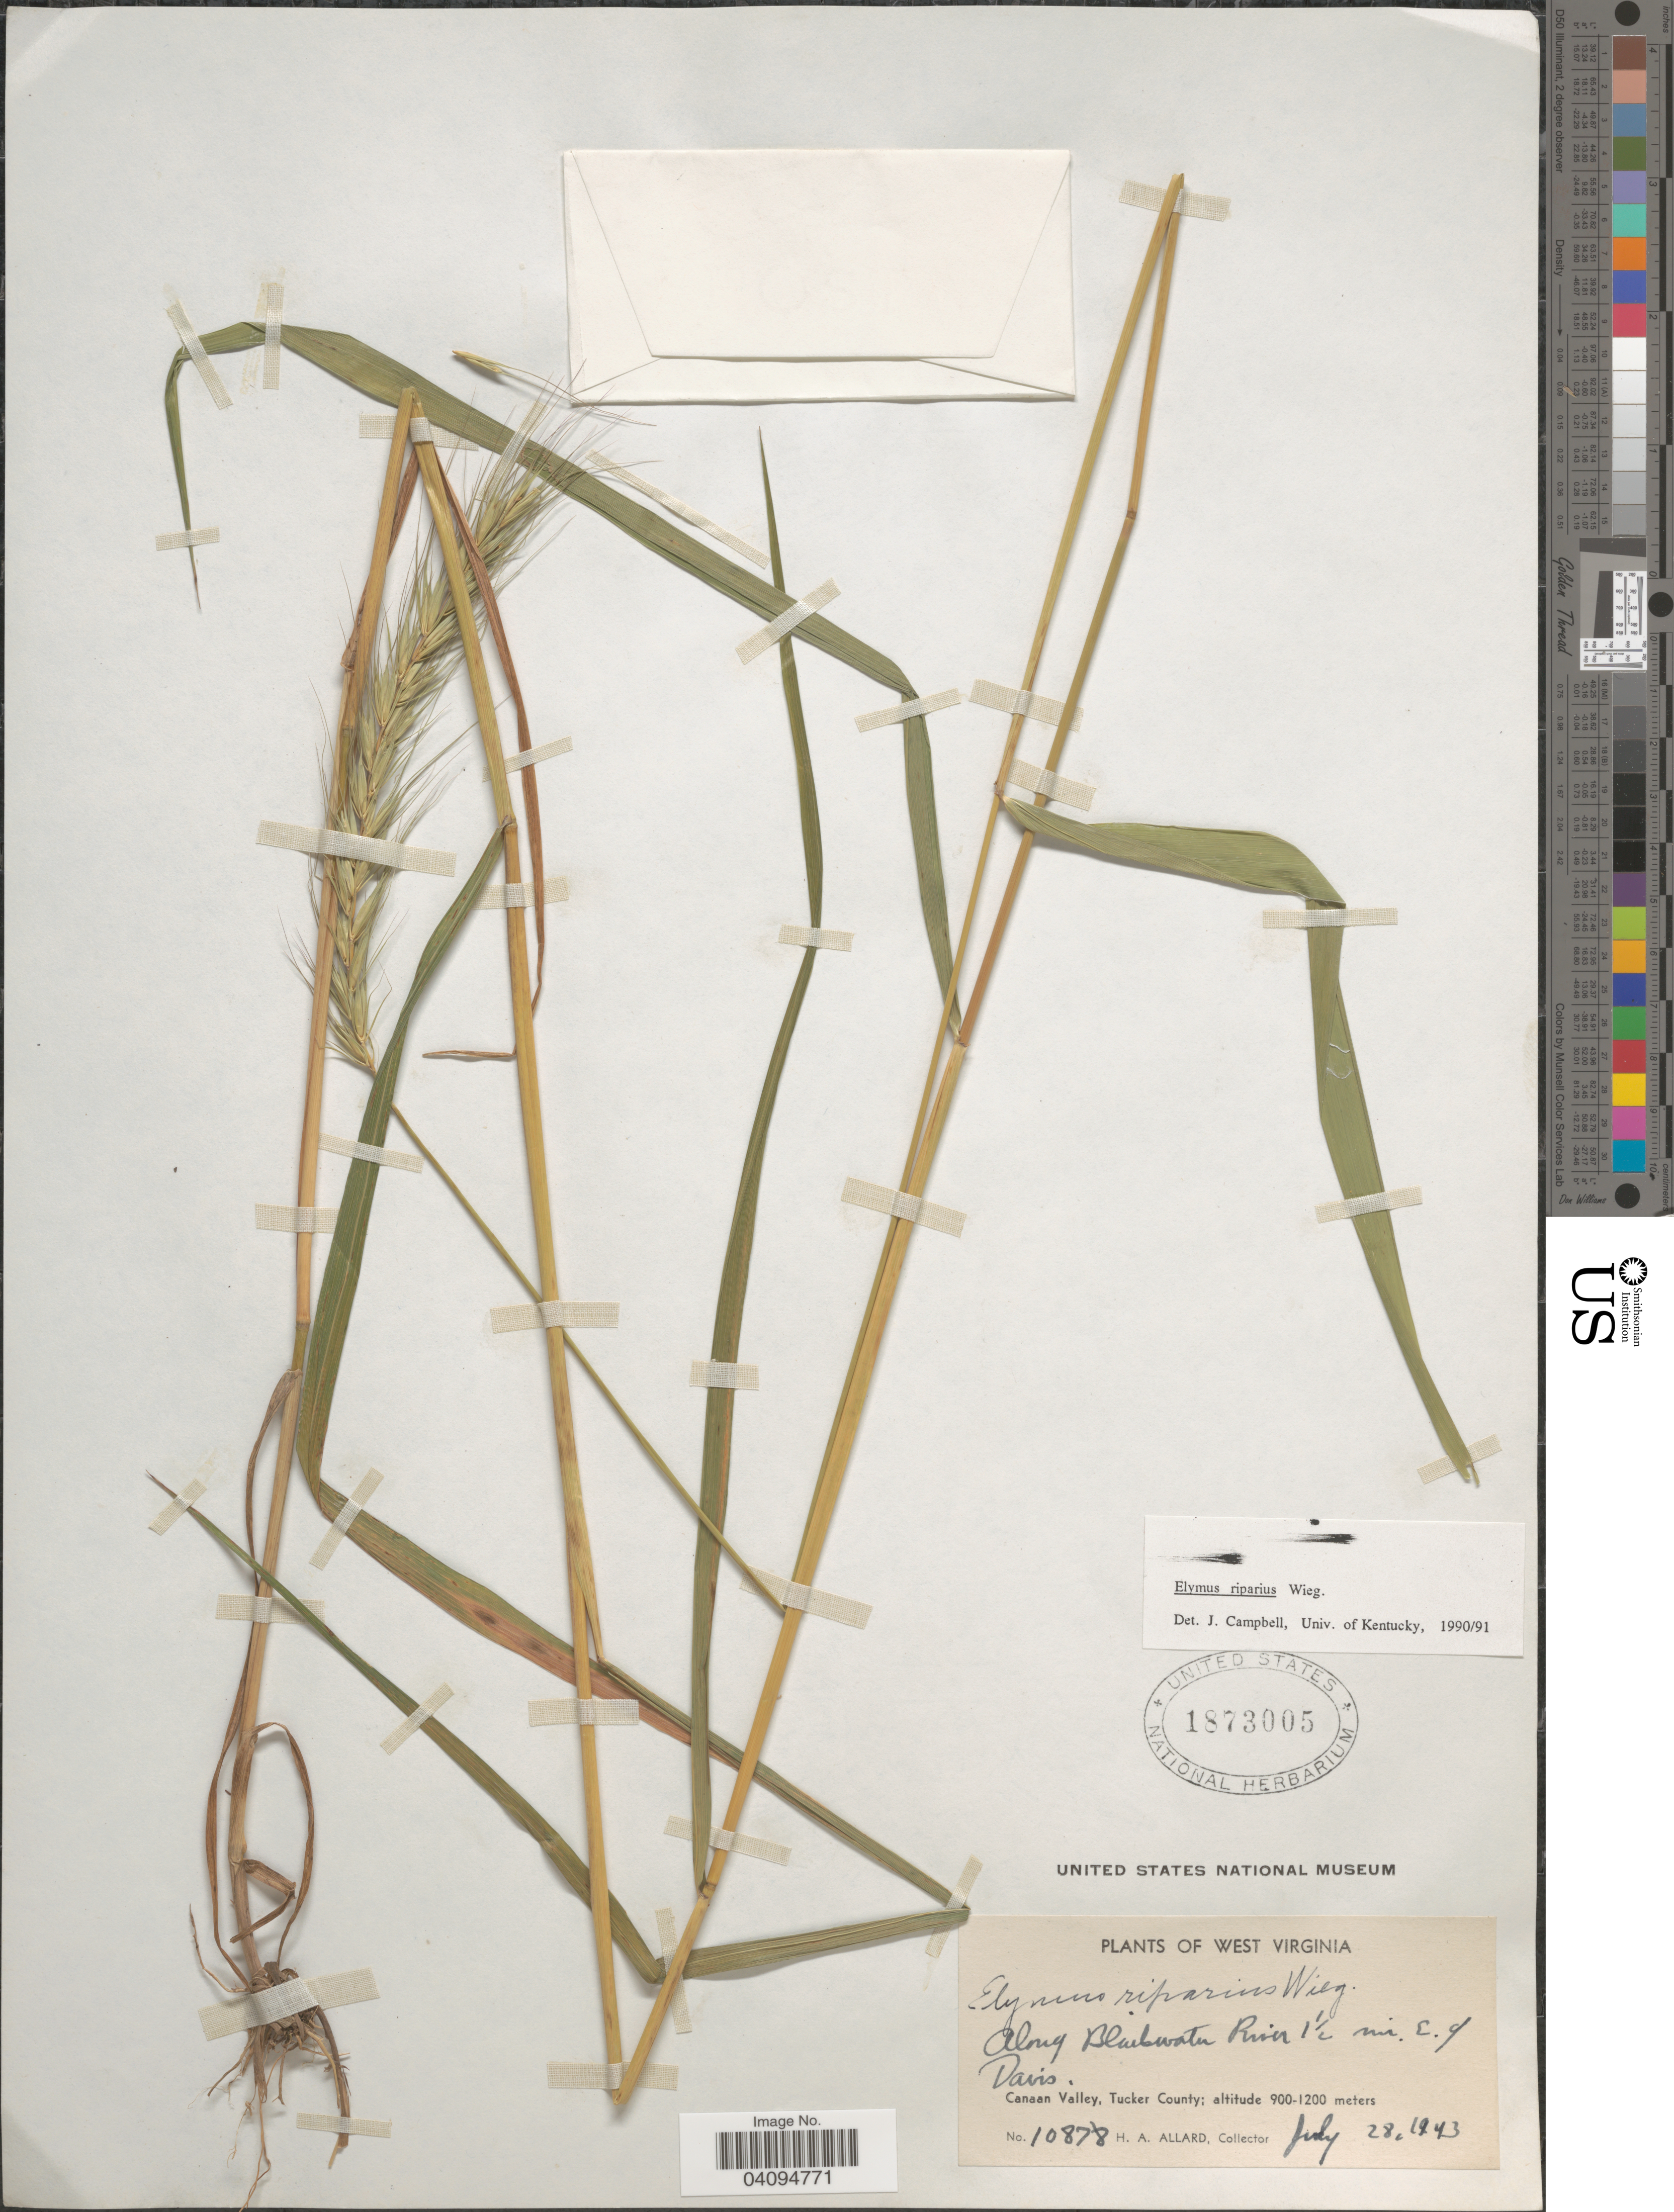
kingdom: Plantae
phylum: Tracheophyta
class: Liliopsida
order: Poales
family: Poaceae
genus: Elymus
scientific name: Elymus riparius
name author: Wiegand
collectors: H. A. Allard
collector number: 10878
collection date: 1943-07-28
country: United States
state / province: West Virginia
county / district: Tucker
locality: Along Blackwater River 1 ½ mi. E. of Davis. Canaan Valley, Tucker County.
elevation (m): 900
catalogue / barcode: US 1873005